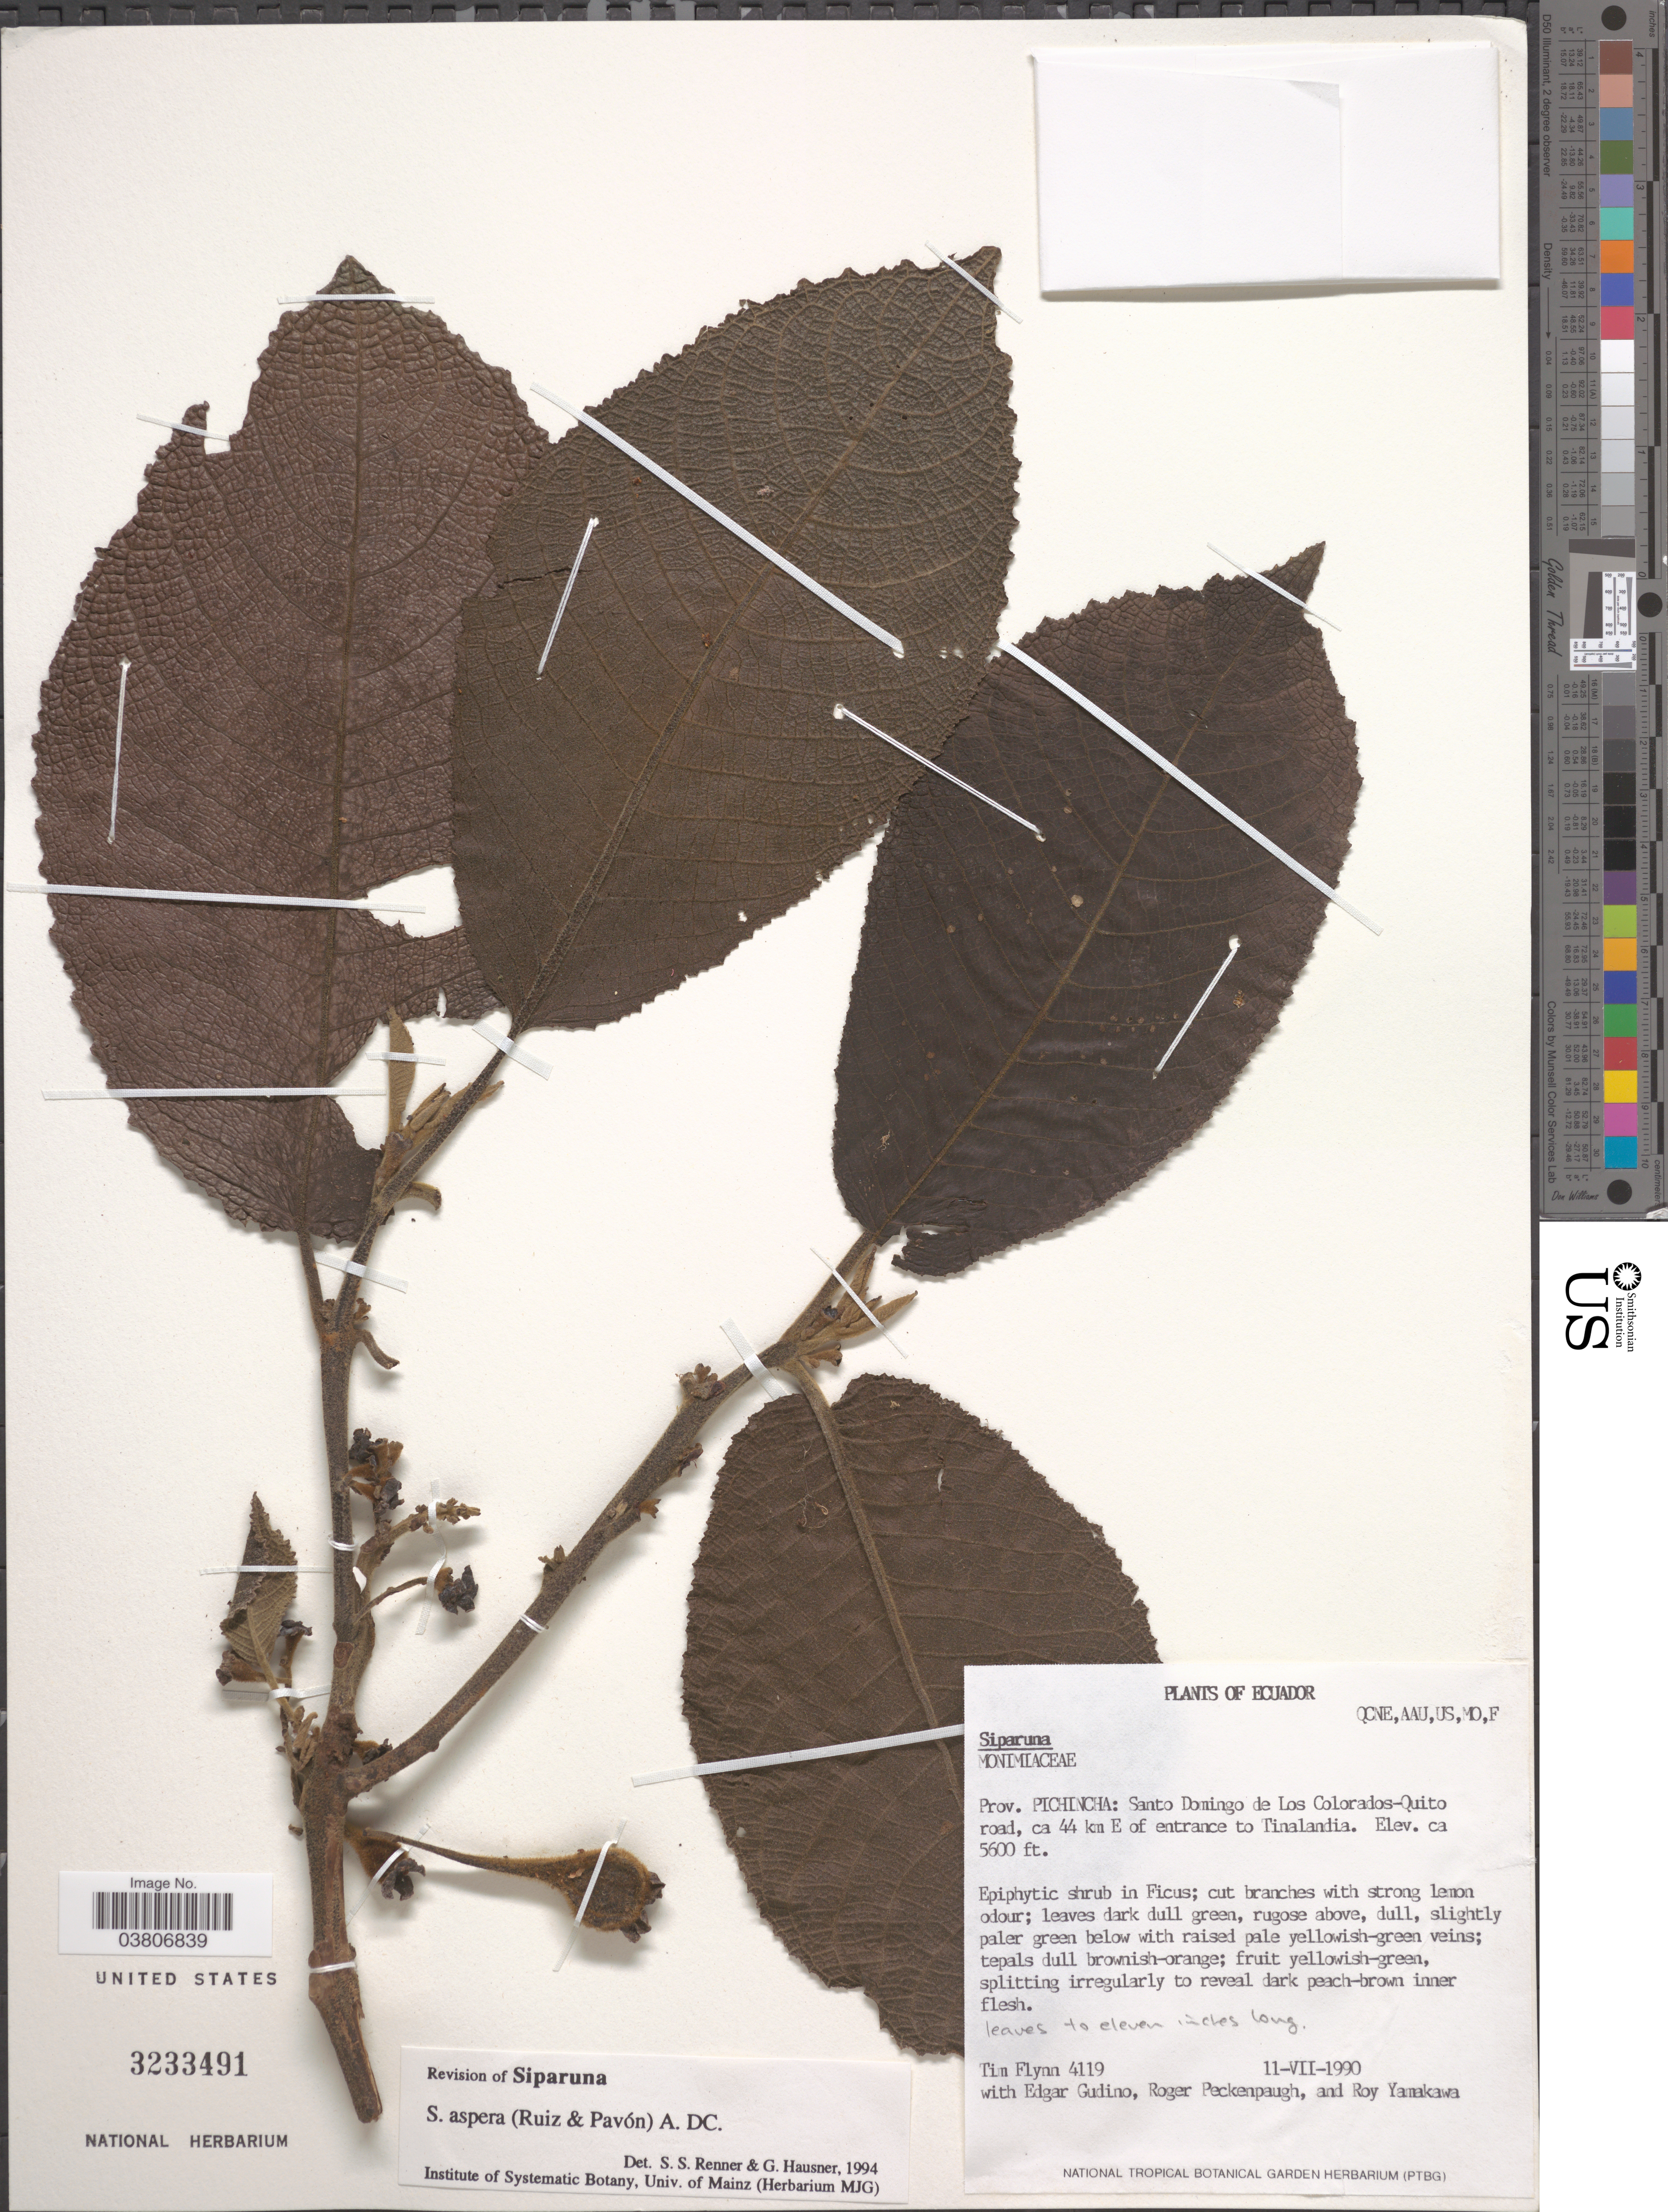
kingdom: Plantae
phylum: Tracheophyta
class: Magnoliopsida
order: Laurales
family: Siparunaceae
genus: Siparuna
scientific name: Siparuna aspera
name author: (Ruiz & Pav.) A. DC.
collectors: T. Flynn, E. Gudiño, R. Peckenpaugh & R. Yamakawa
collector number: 4119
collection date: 1990-07-11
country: Ecuador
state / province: Pichincha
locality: Santo Domingo de Los Colorados-Quito road, ca 44 km E of entrance to Tinalandia.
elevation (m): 1707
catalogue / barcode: US 3233491